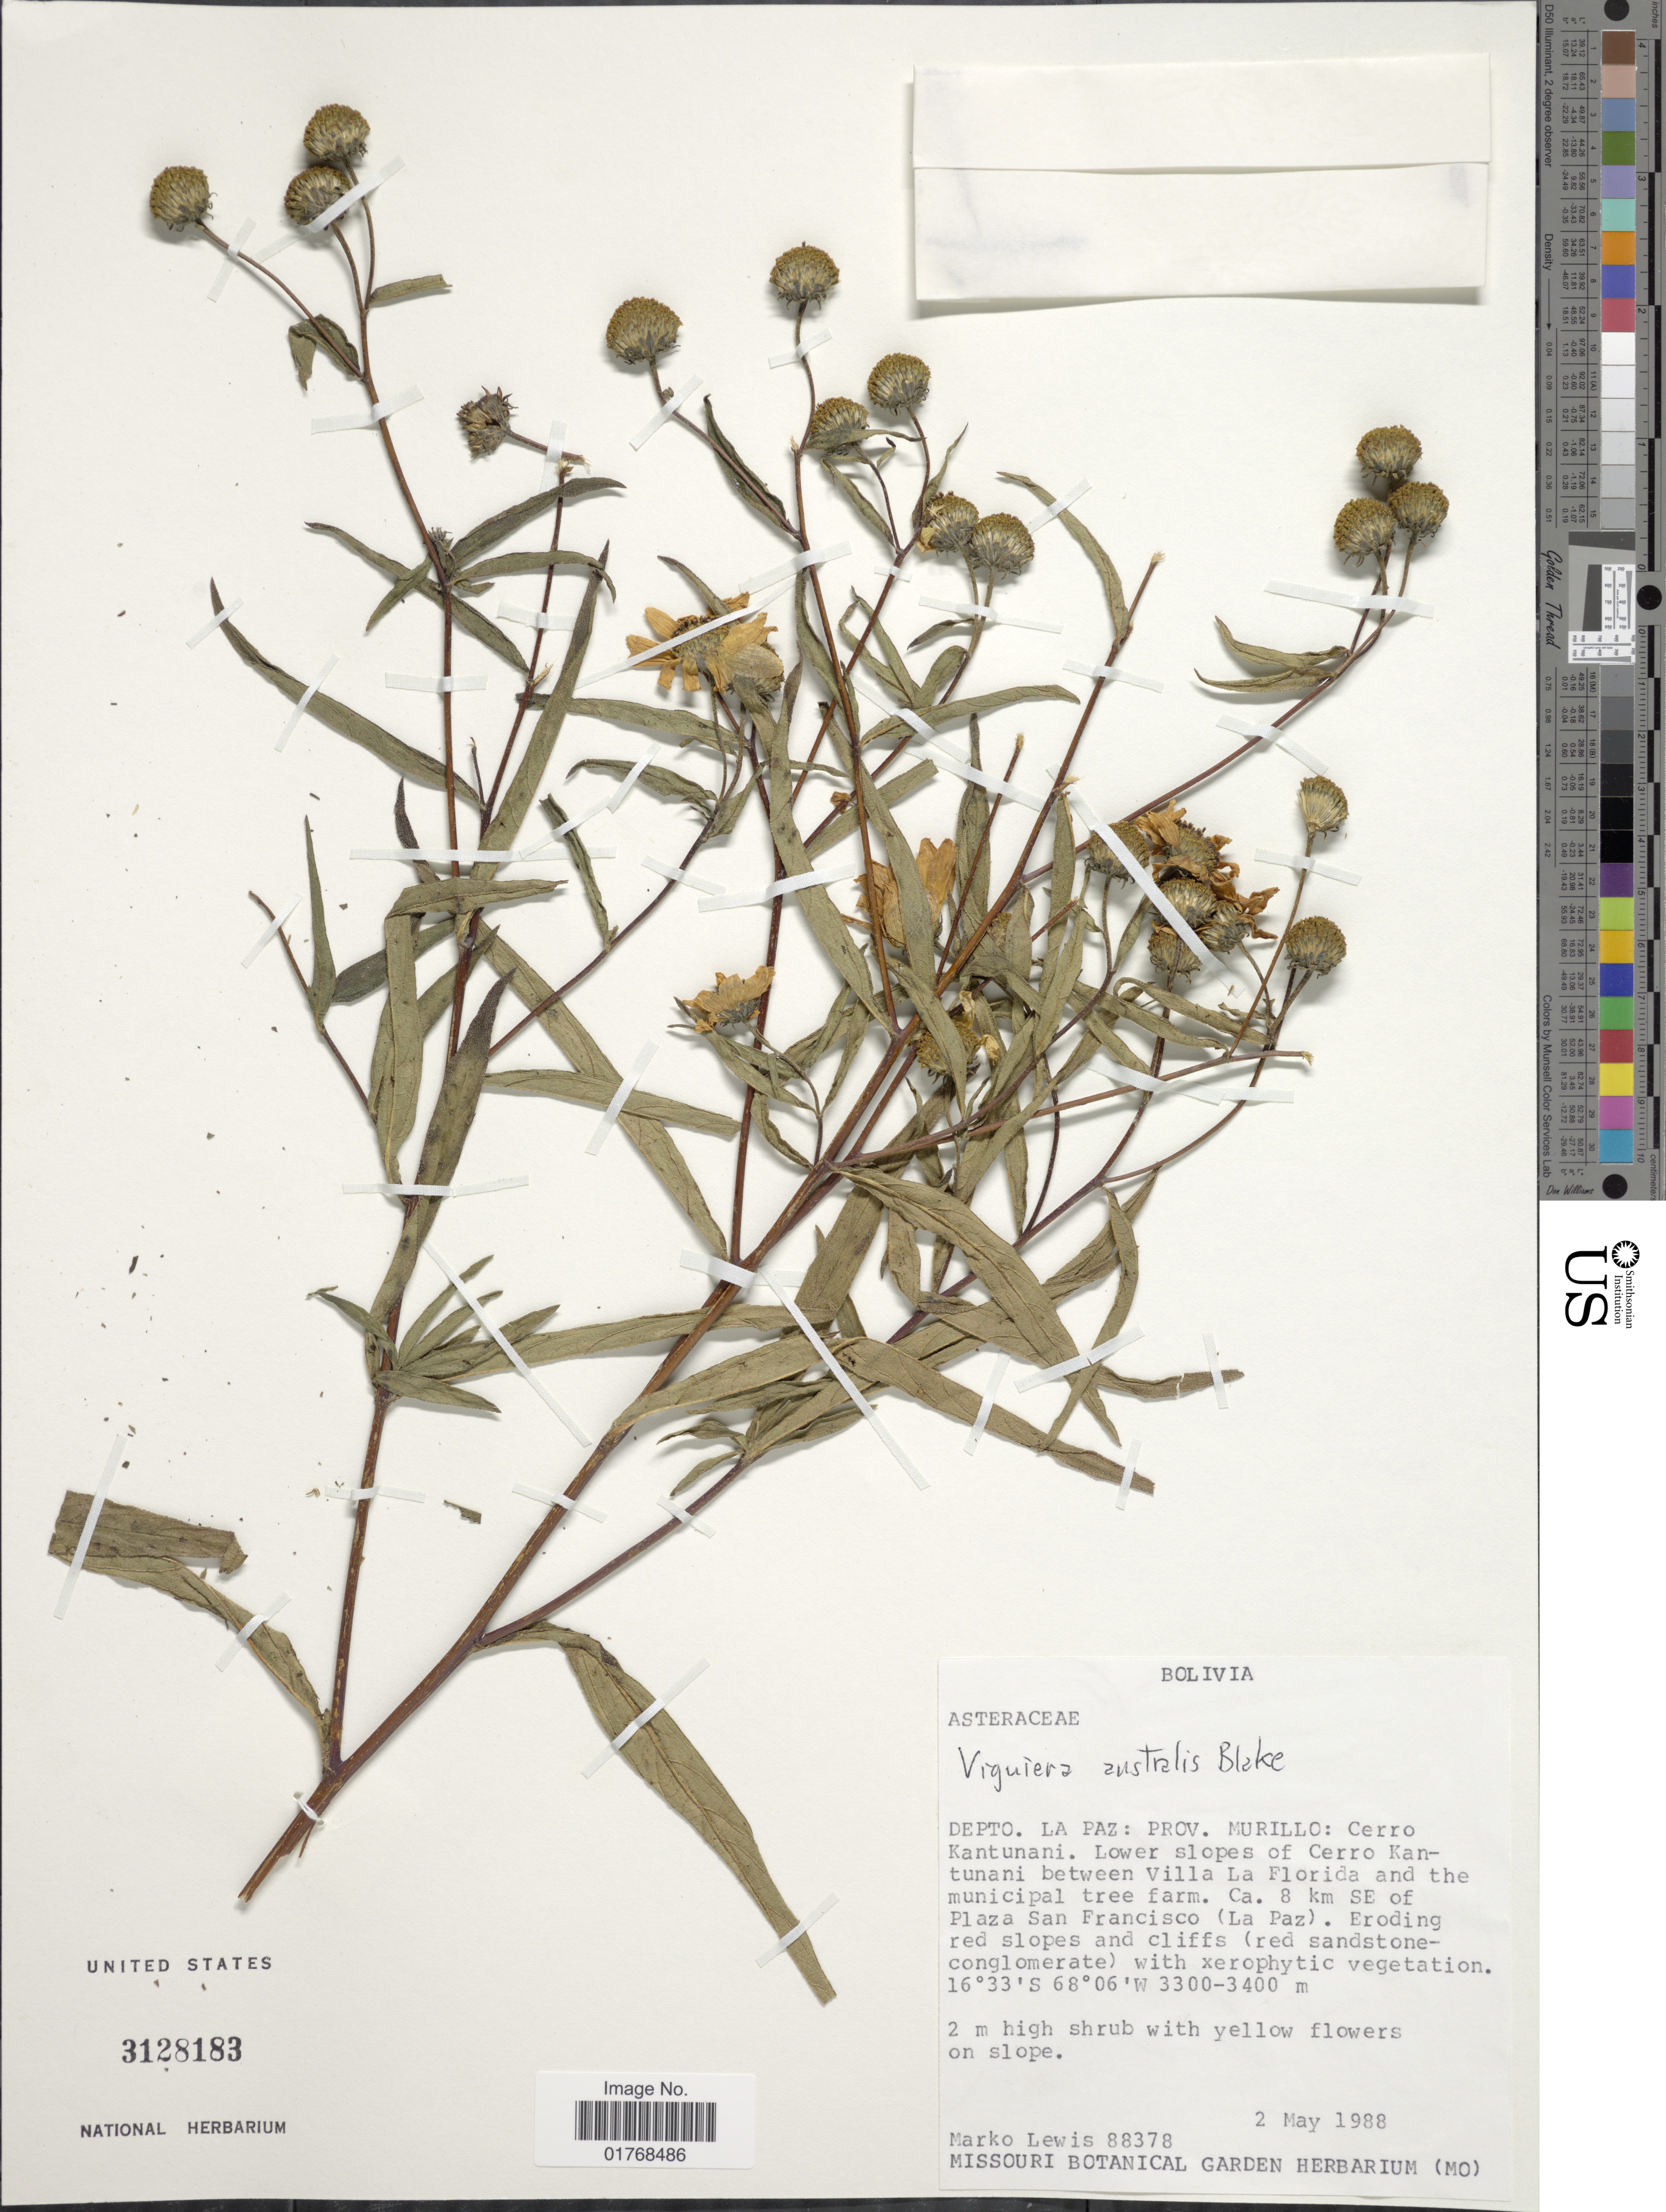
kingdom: Plantae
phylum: Tracheophyta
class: Magnoliopsida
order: Asterales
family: Asteraceae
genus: Viguiera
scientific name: Viguiera australis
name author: Blake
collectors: M. A. Lewis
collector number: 88378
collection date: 1988-05-02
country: Bolivia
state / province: La Paz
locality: Bolivia. Depto. La Paz: Prov. Murillo: Cerro Kantunani. Lower slopes of Cerro Kantunani between Villa La Florida and the municipal tree farm. Ca. 8 km SE of Plaza San Francisco (La Paz).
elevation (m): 3300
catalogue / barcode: US 3128183